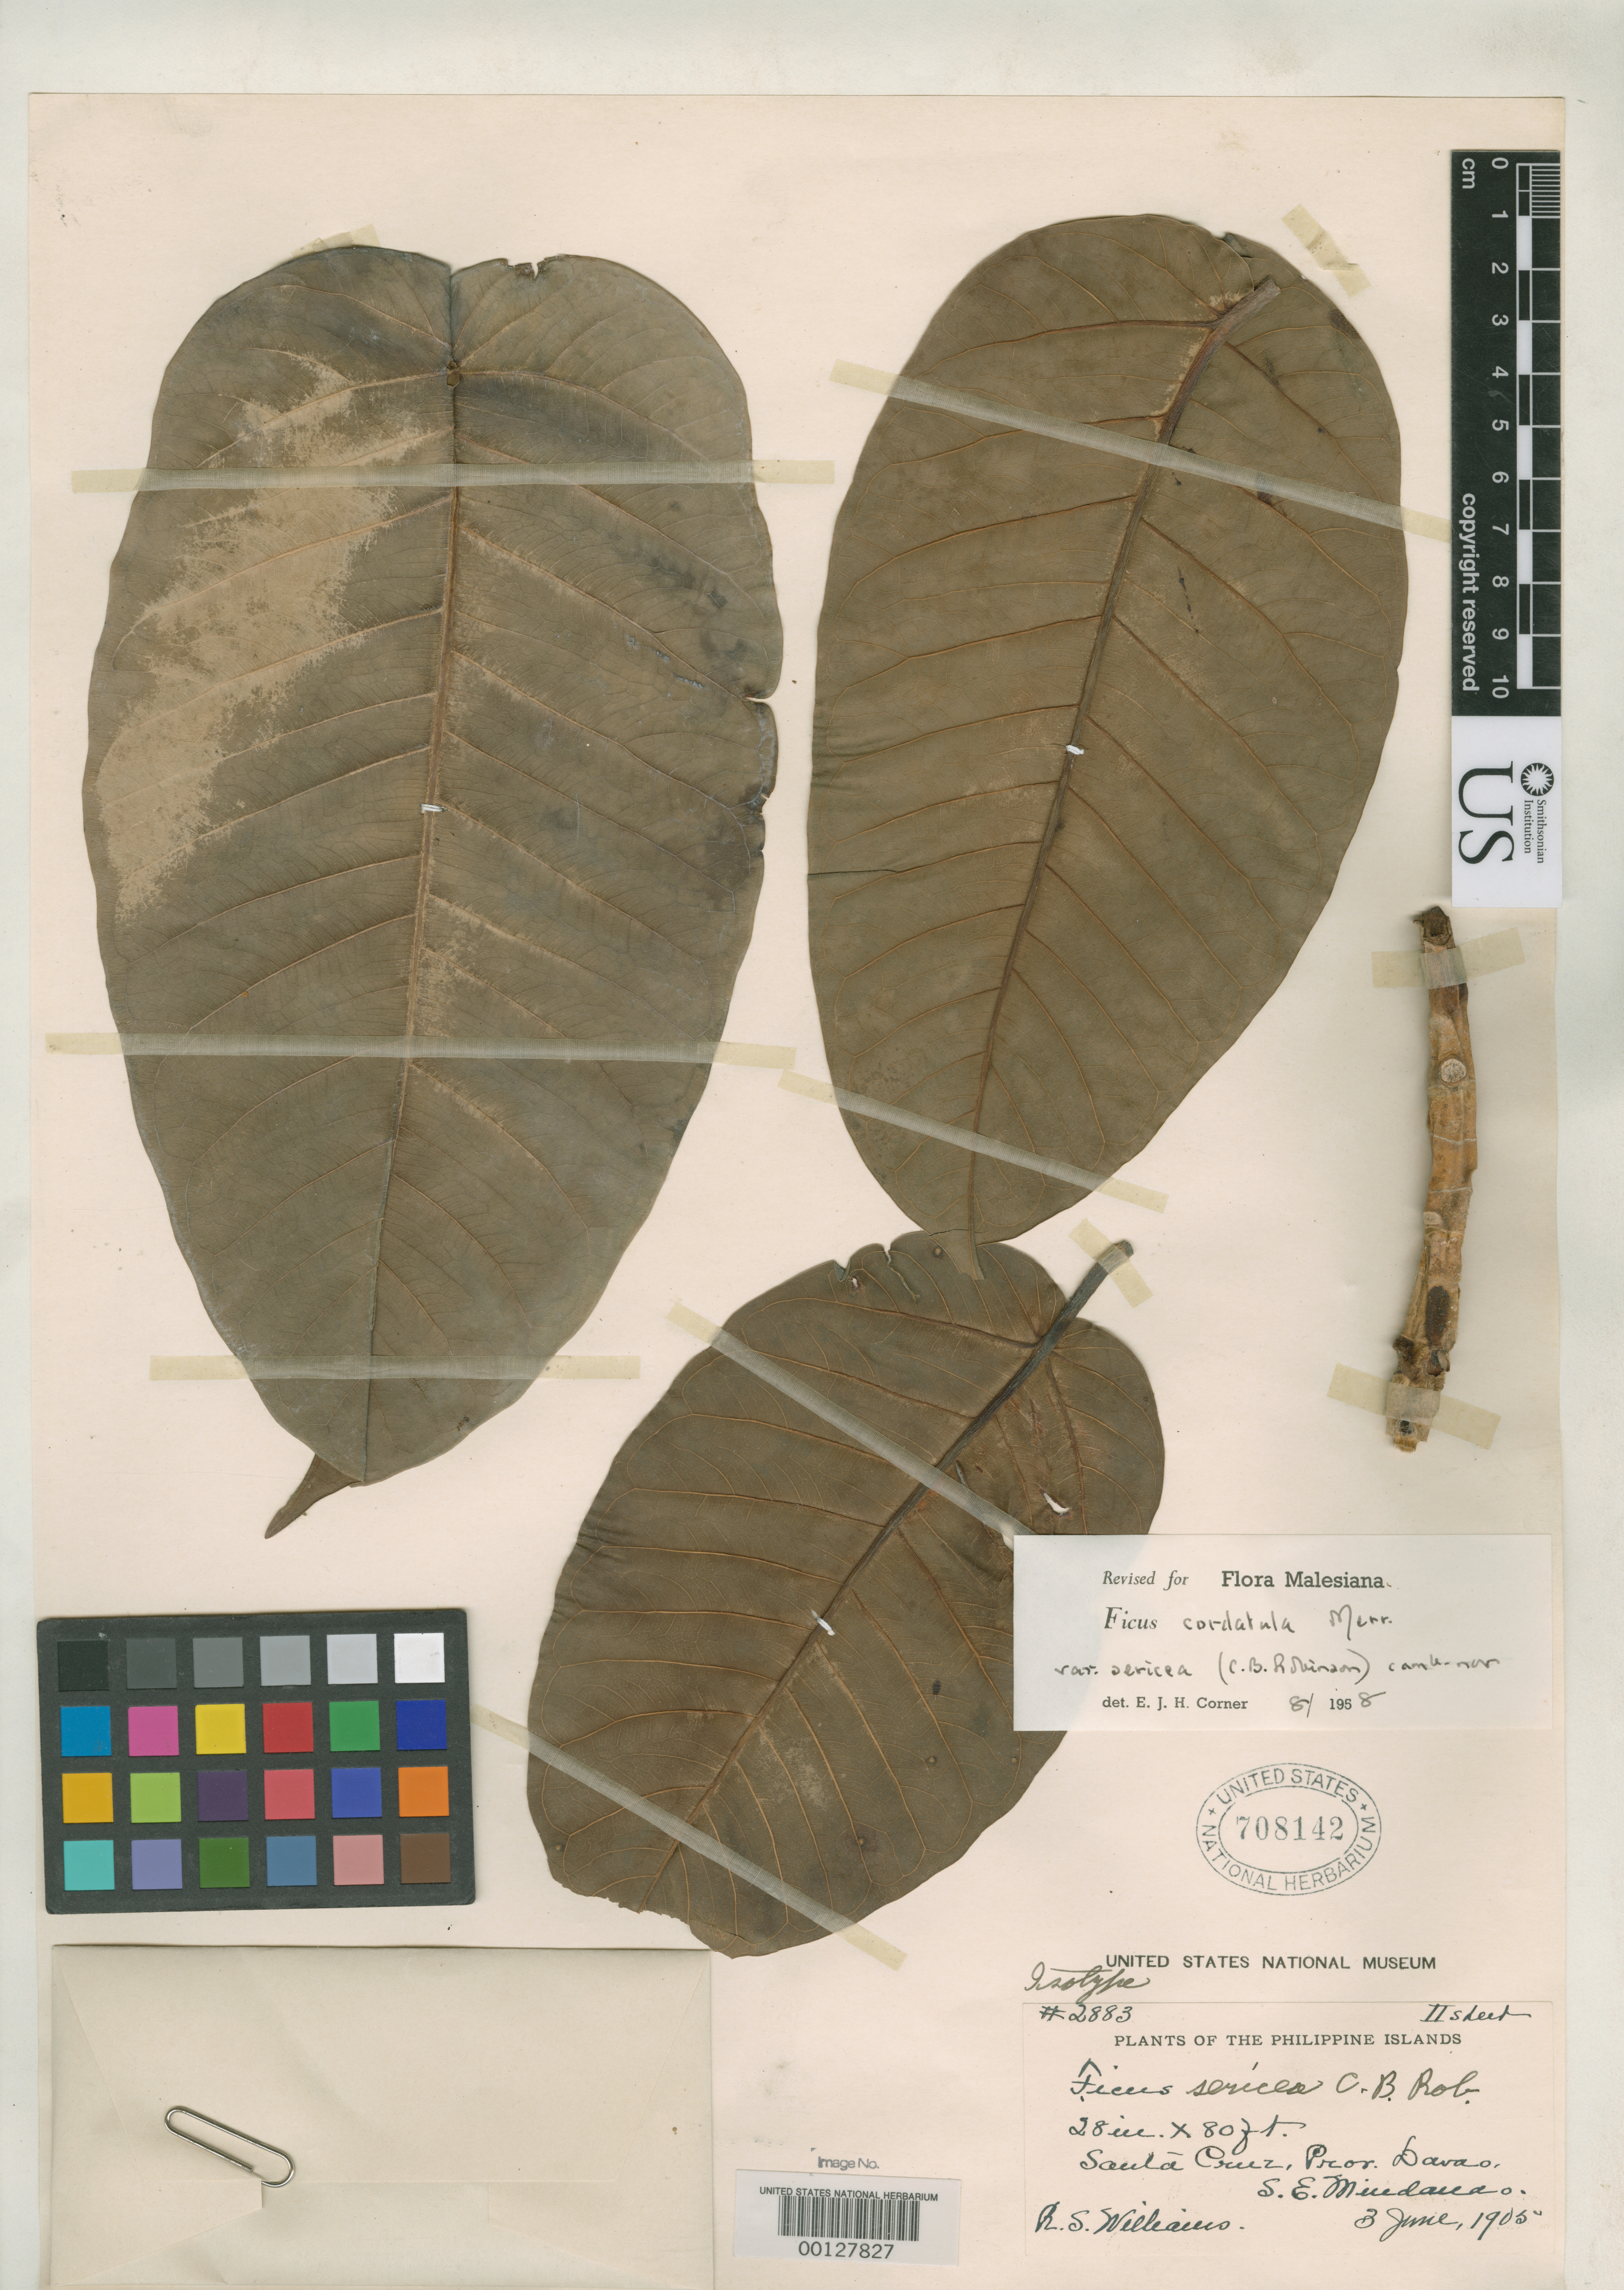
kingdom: Plantae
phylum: Tracheophyta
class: Magnoliopsida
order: Rosales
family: Moraceae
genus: Ficus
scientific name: Ficus sericea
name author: C.B. Rob.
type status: Isotype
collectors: R. S. Williams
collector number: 2883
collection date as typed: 03 Jun 1905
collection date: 1905-06-03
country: Philippines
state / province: Davao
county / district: Davao del Sur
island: Mindanao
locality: Santa Cruz.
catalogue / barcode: US 708142